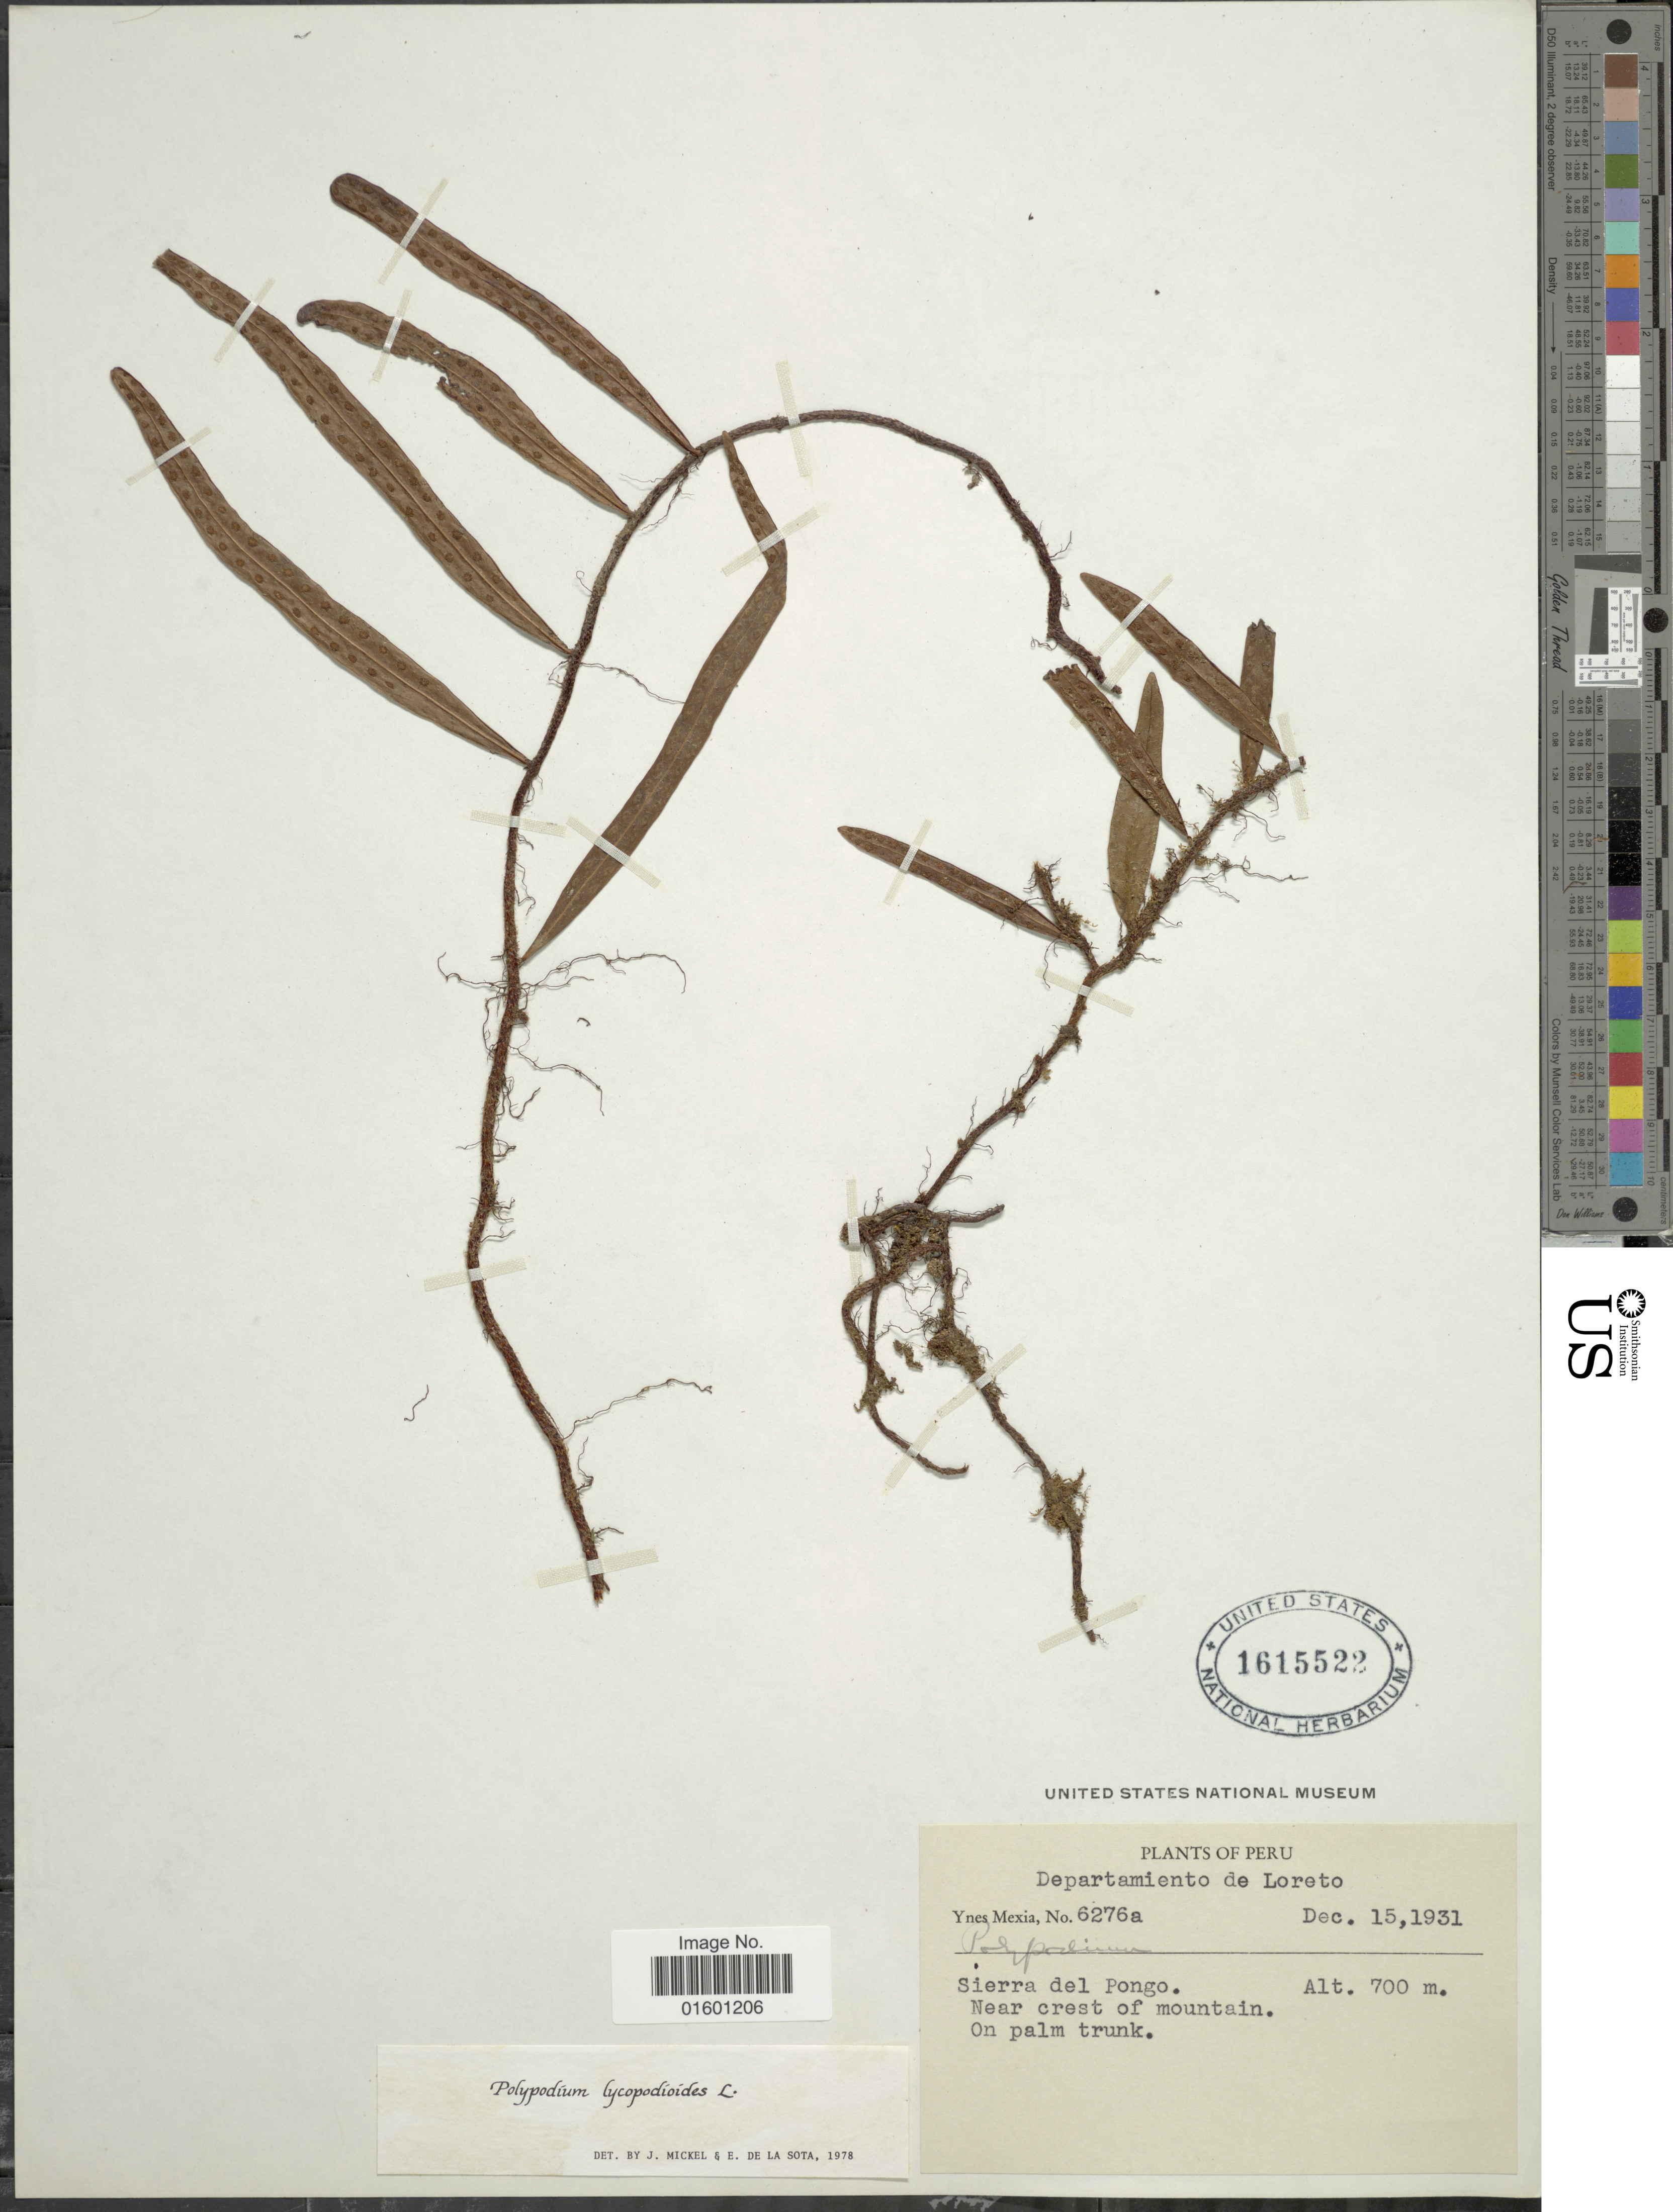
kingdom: Plantae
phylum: Tracheophyta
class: Polypodiopsida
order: Polypodiales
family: Polypodiaceae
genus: Microgramma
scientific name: Microgramma lycopodioides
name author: (L.) Copel.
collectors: Y. Mexia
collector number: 6276a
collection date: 1931-12-15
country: Peru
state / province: Loreto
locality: Sierra del Pongo. Near crest of mountain, On palm trunk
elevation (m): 700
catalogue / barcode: US 1615522